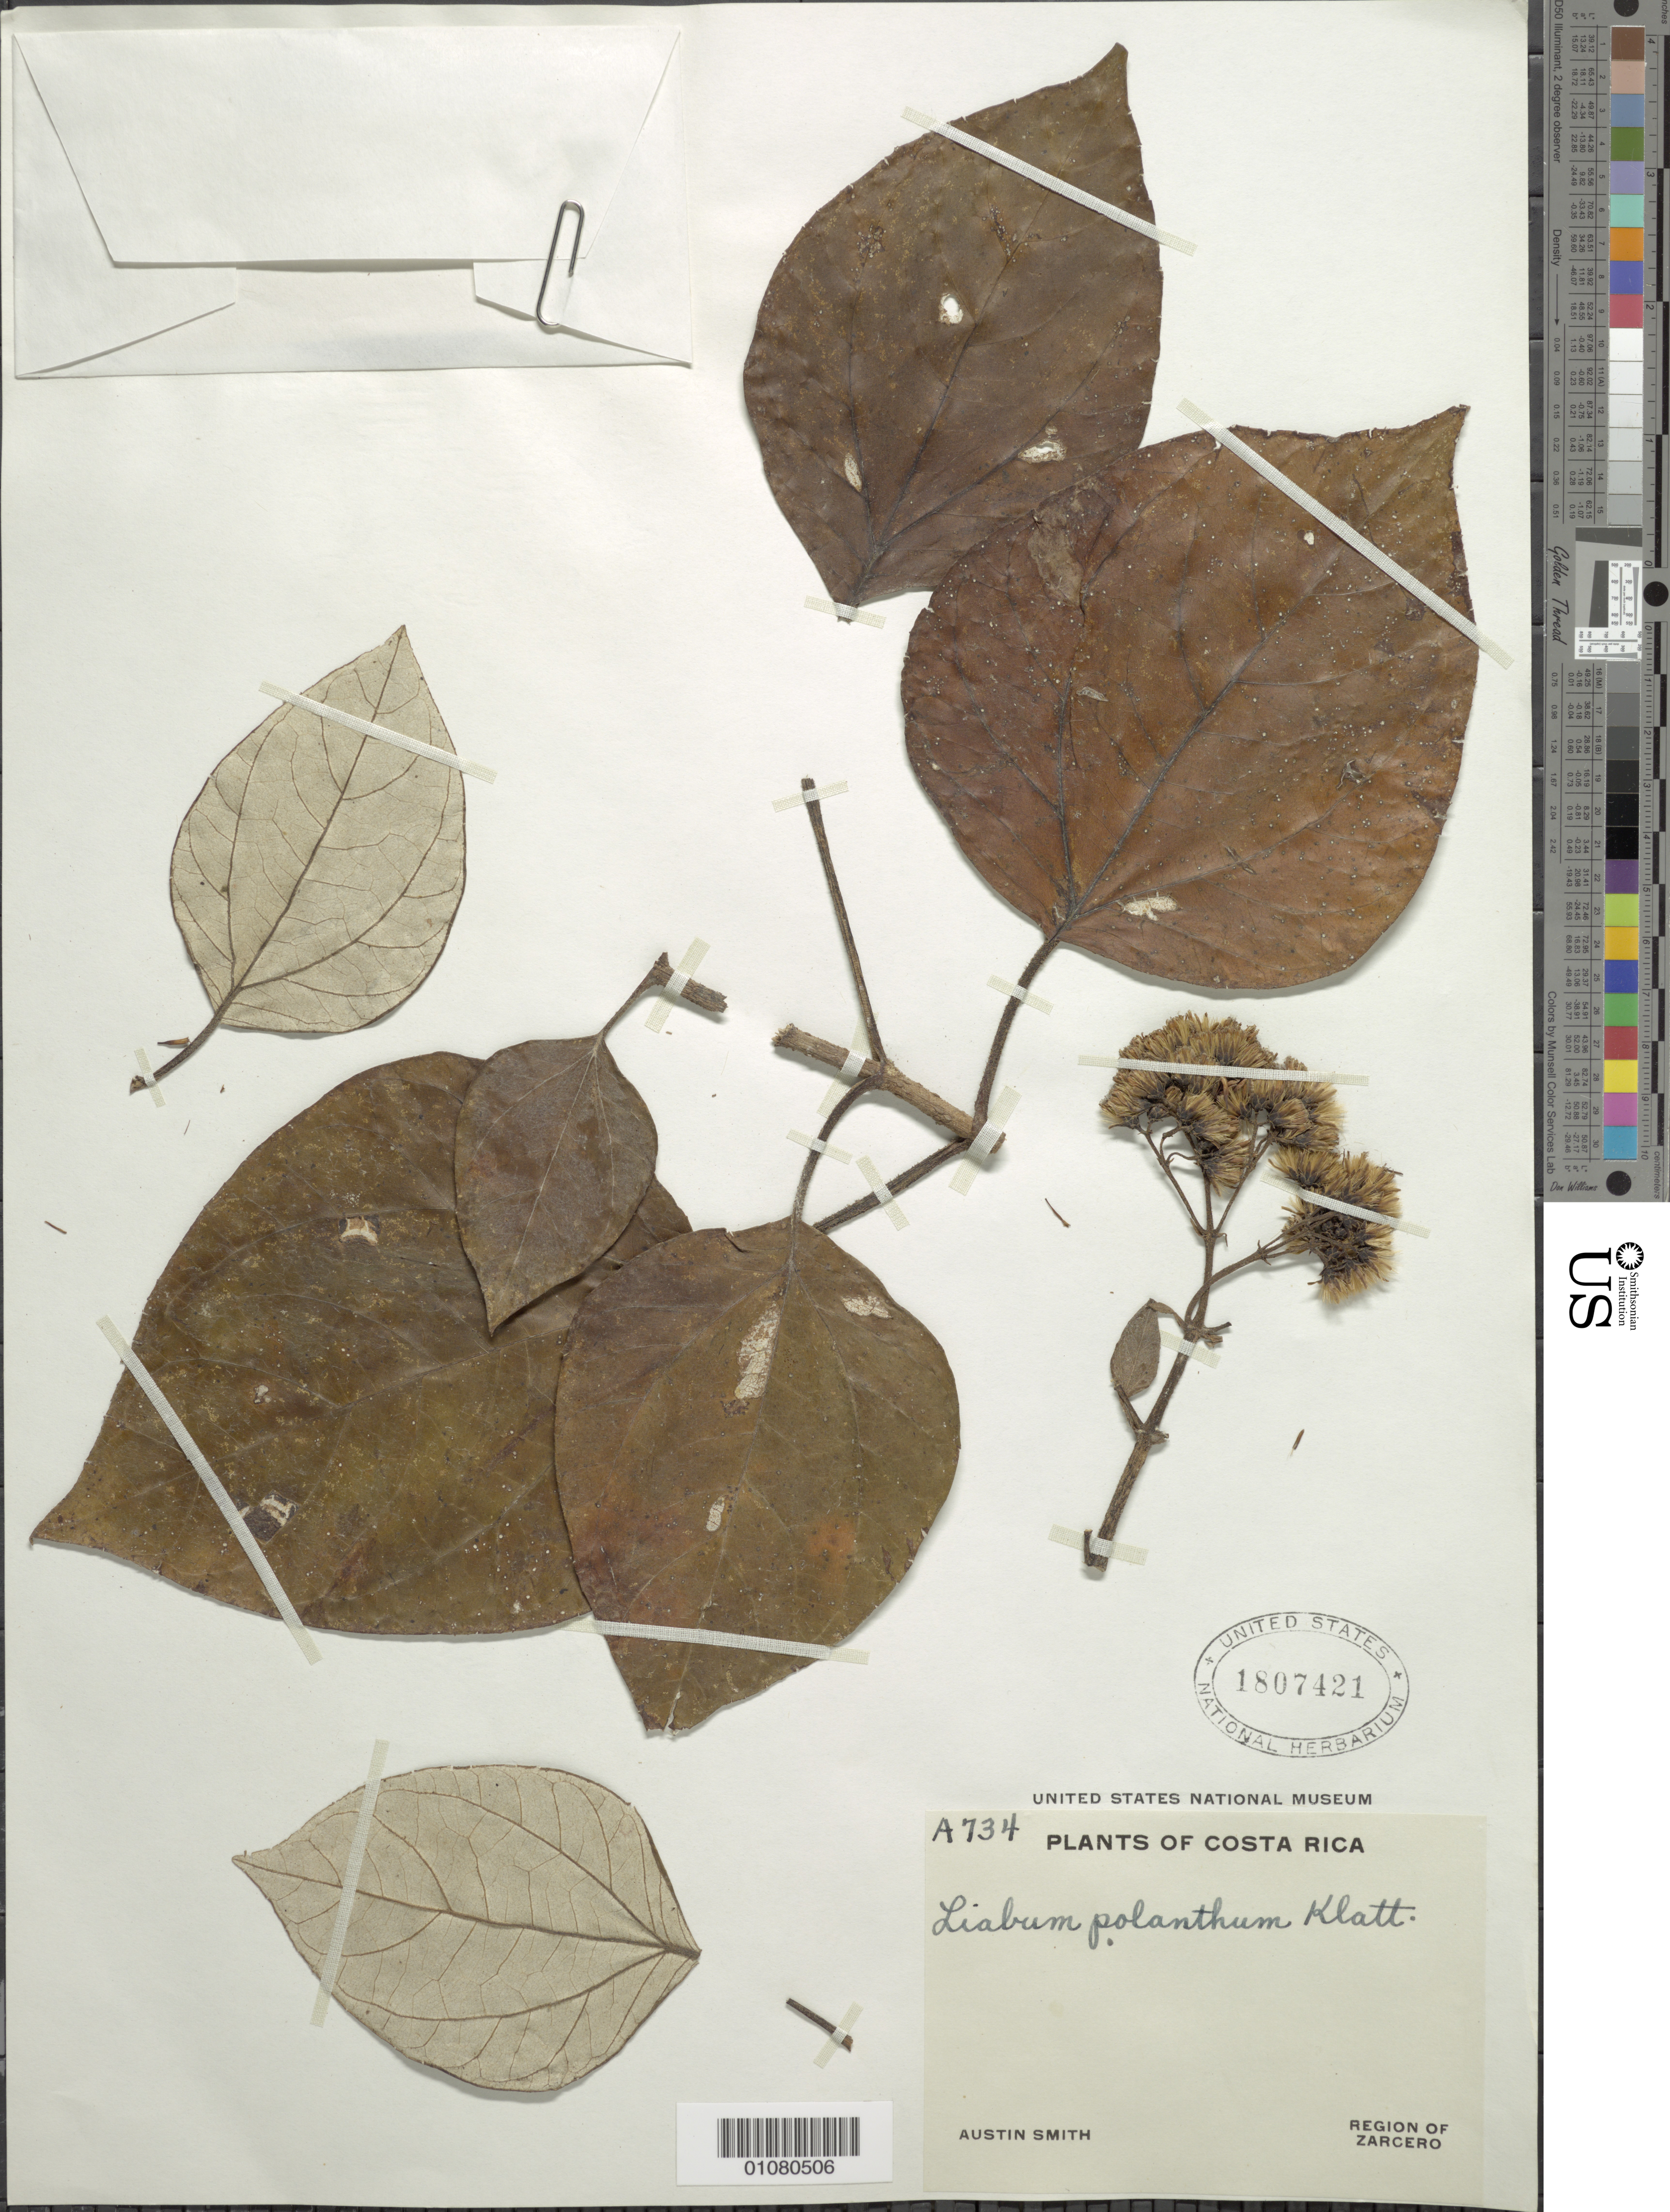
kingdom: Plantae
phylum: Tracheophyta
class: Magnoliopsida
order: Asterales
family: Asteraceae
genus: Sinclairia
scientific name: Sinclairia polyantha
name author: (Klatt) Rydb.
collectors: Aust P. Smith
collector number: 734 A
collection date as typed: s.d.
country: Costa Rica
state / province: Alajuela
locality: Zarcero region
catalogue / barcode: US 1807421